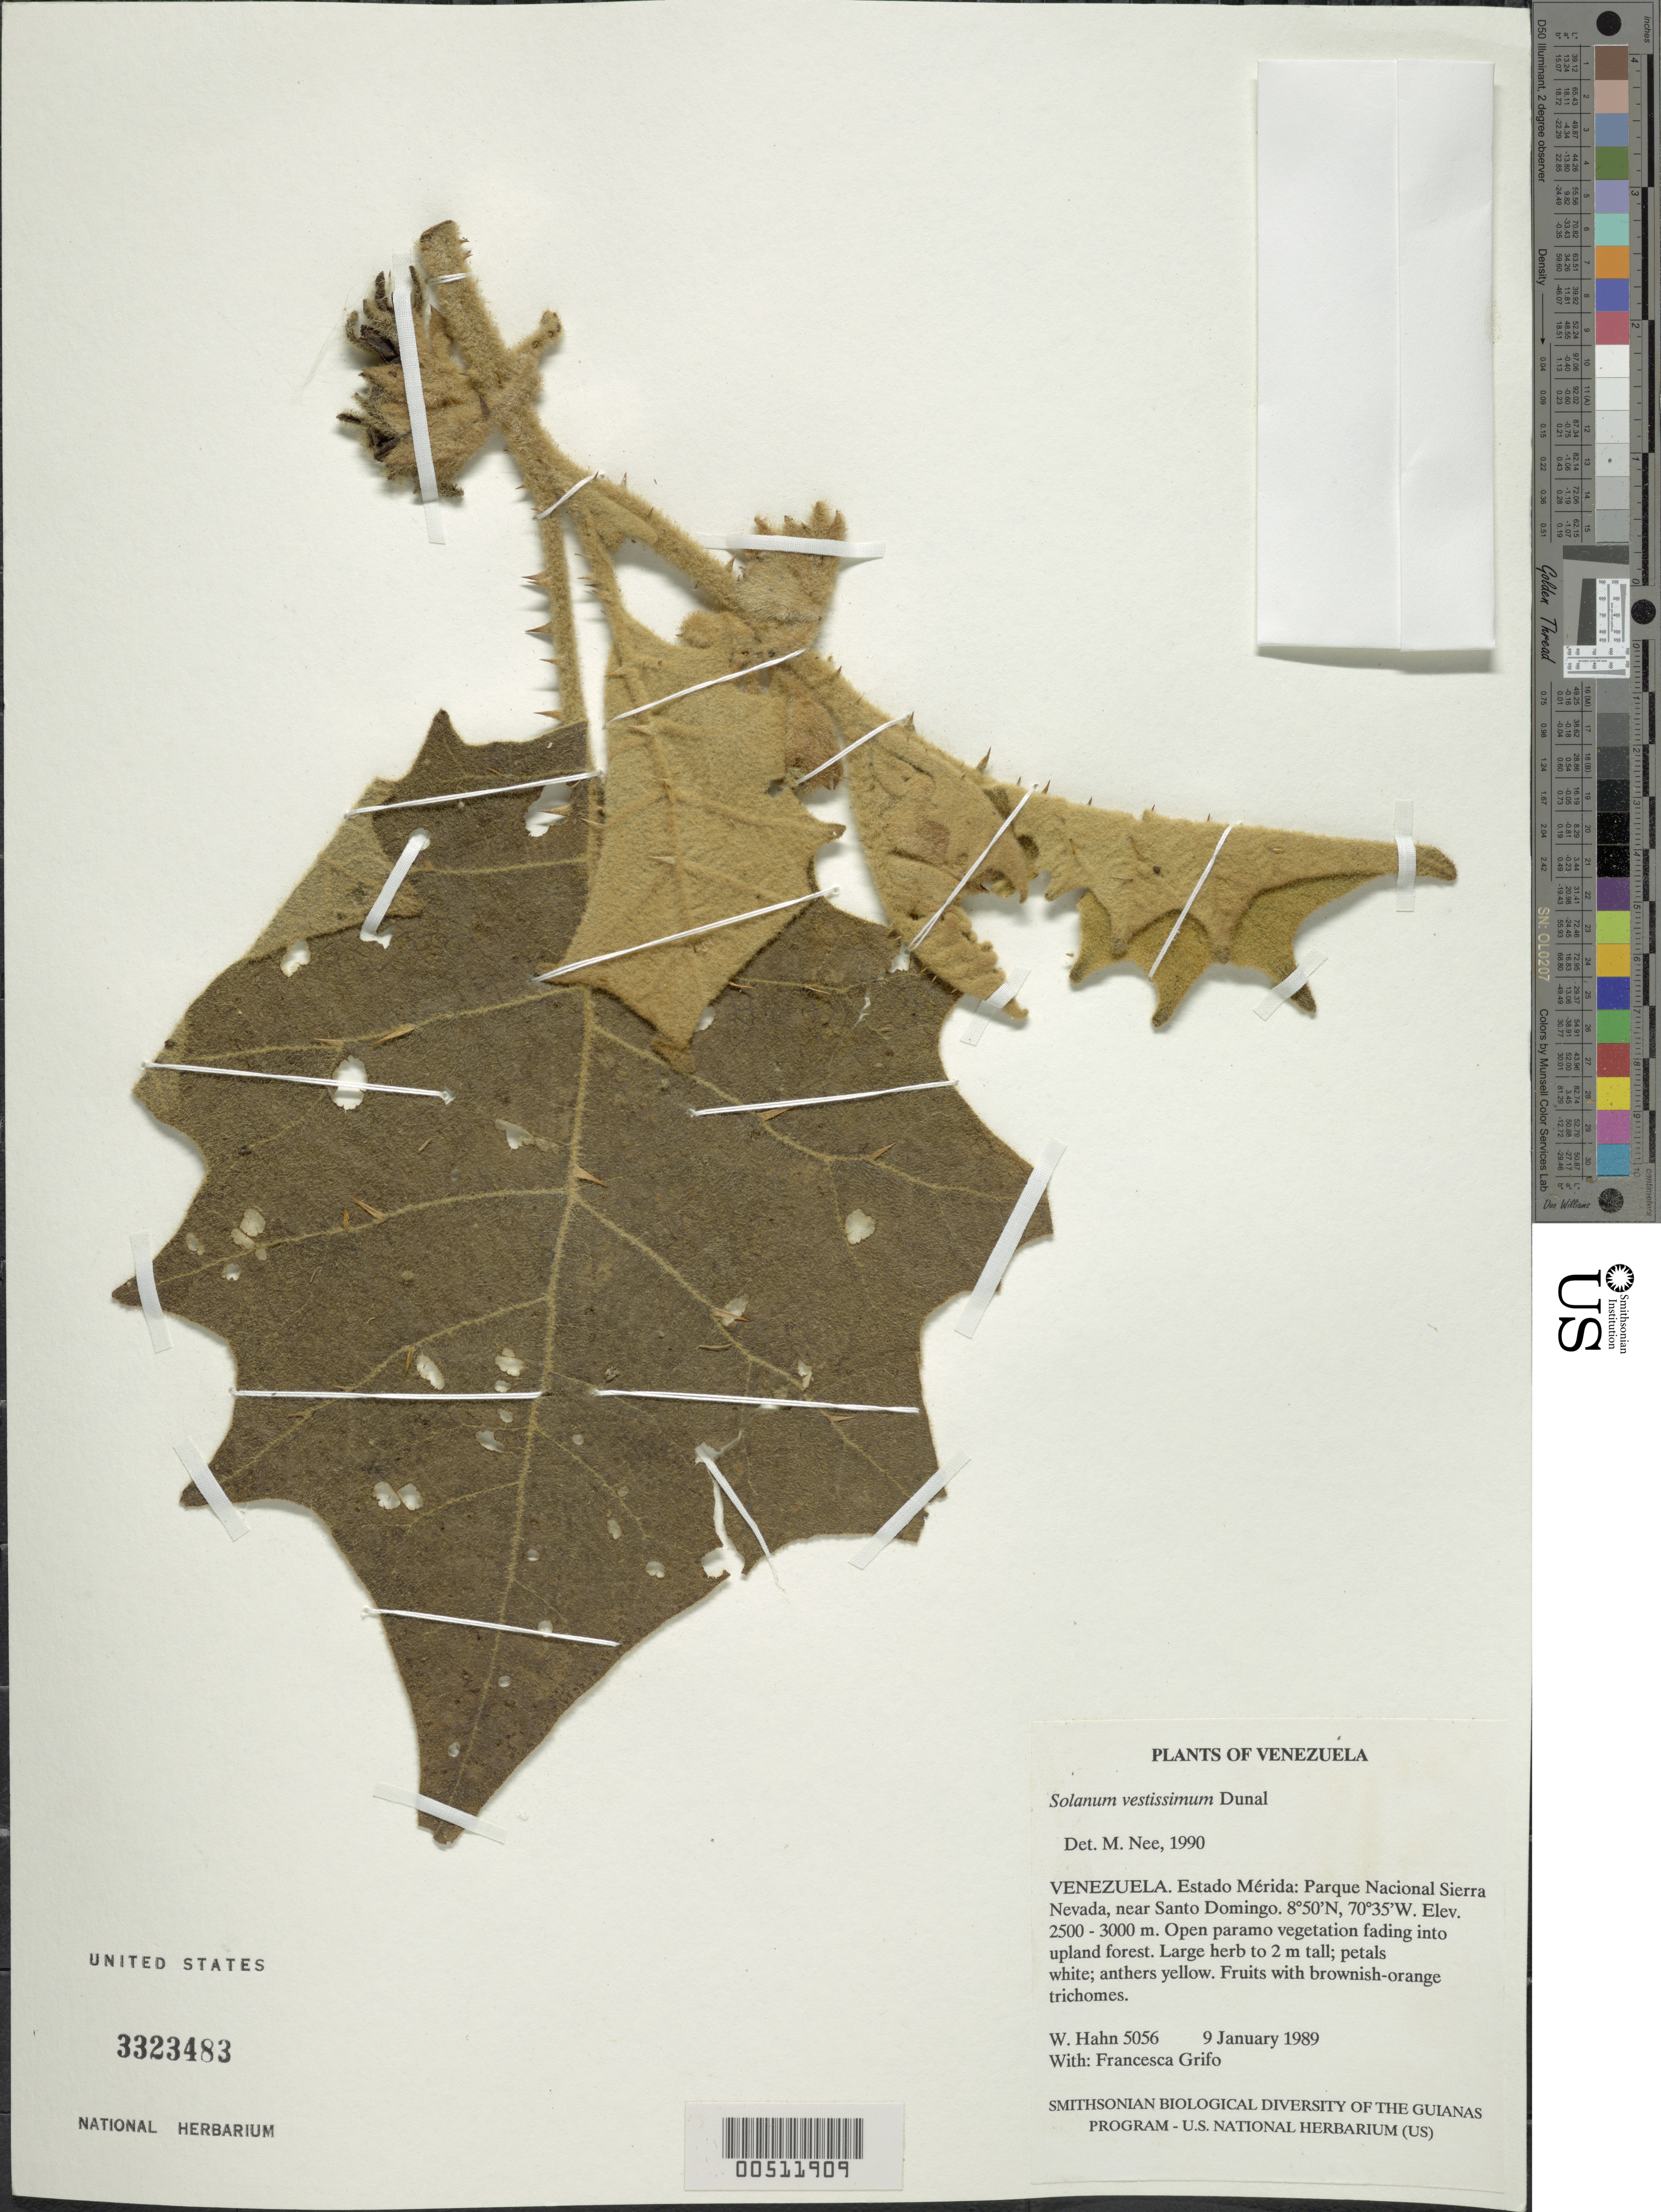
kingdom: Plantae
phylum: Tracheophyta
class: Magnoliopsida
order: Solanales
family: Solanaceae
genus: Solanum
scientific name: Solanum vestissimum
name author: Dunal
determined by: Nee, Michael H.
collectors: W. Hahn & F. Grifo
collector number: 5056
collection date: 1989-01-09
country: Venezuela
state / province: Mérida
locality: Parque Nacional Sierra Nevada, near Santo Domingo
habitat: Open paramo vegetation fading into upland forest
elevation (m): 2500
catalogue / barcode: US 3323483